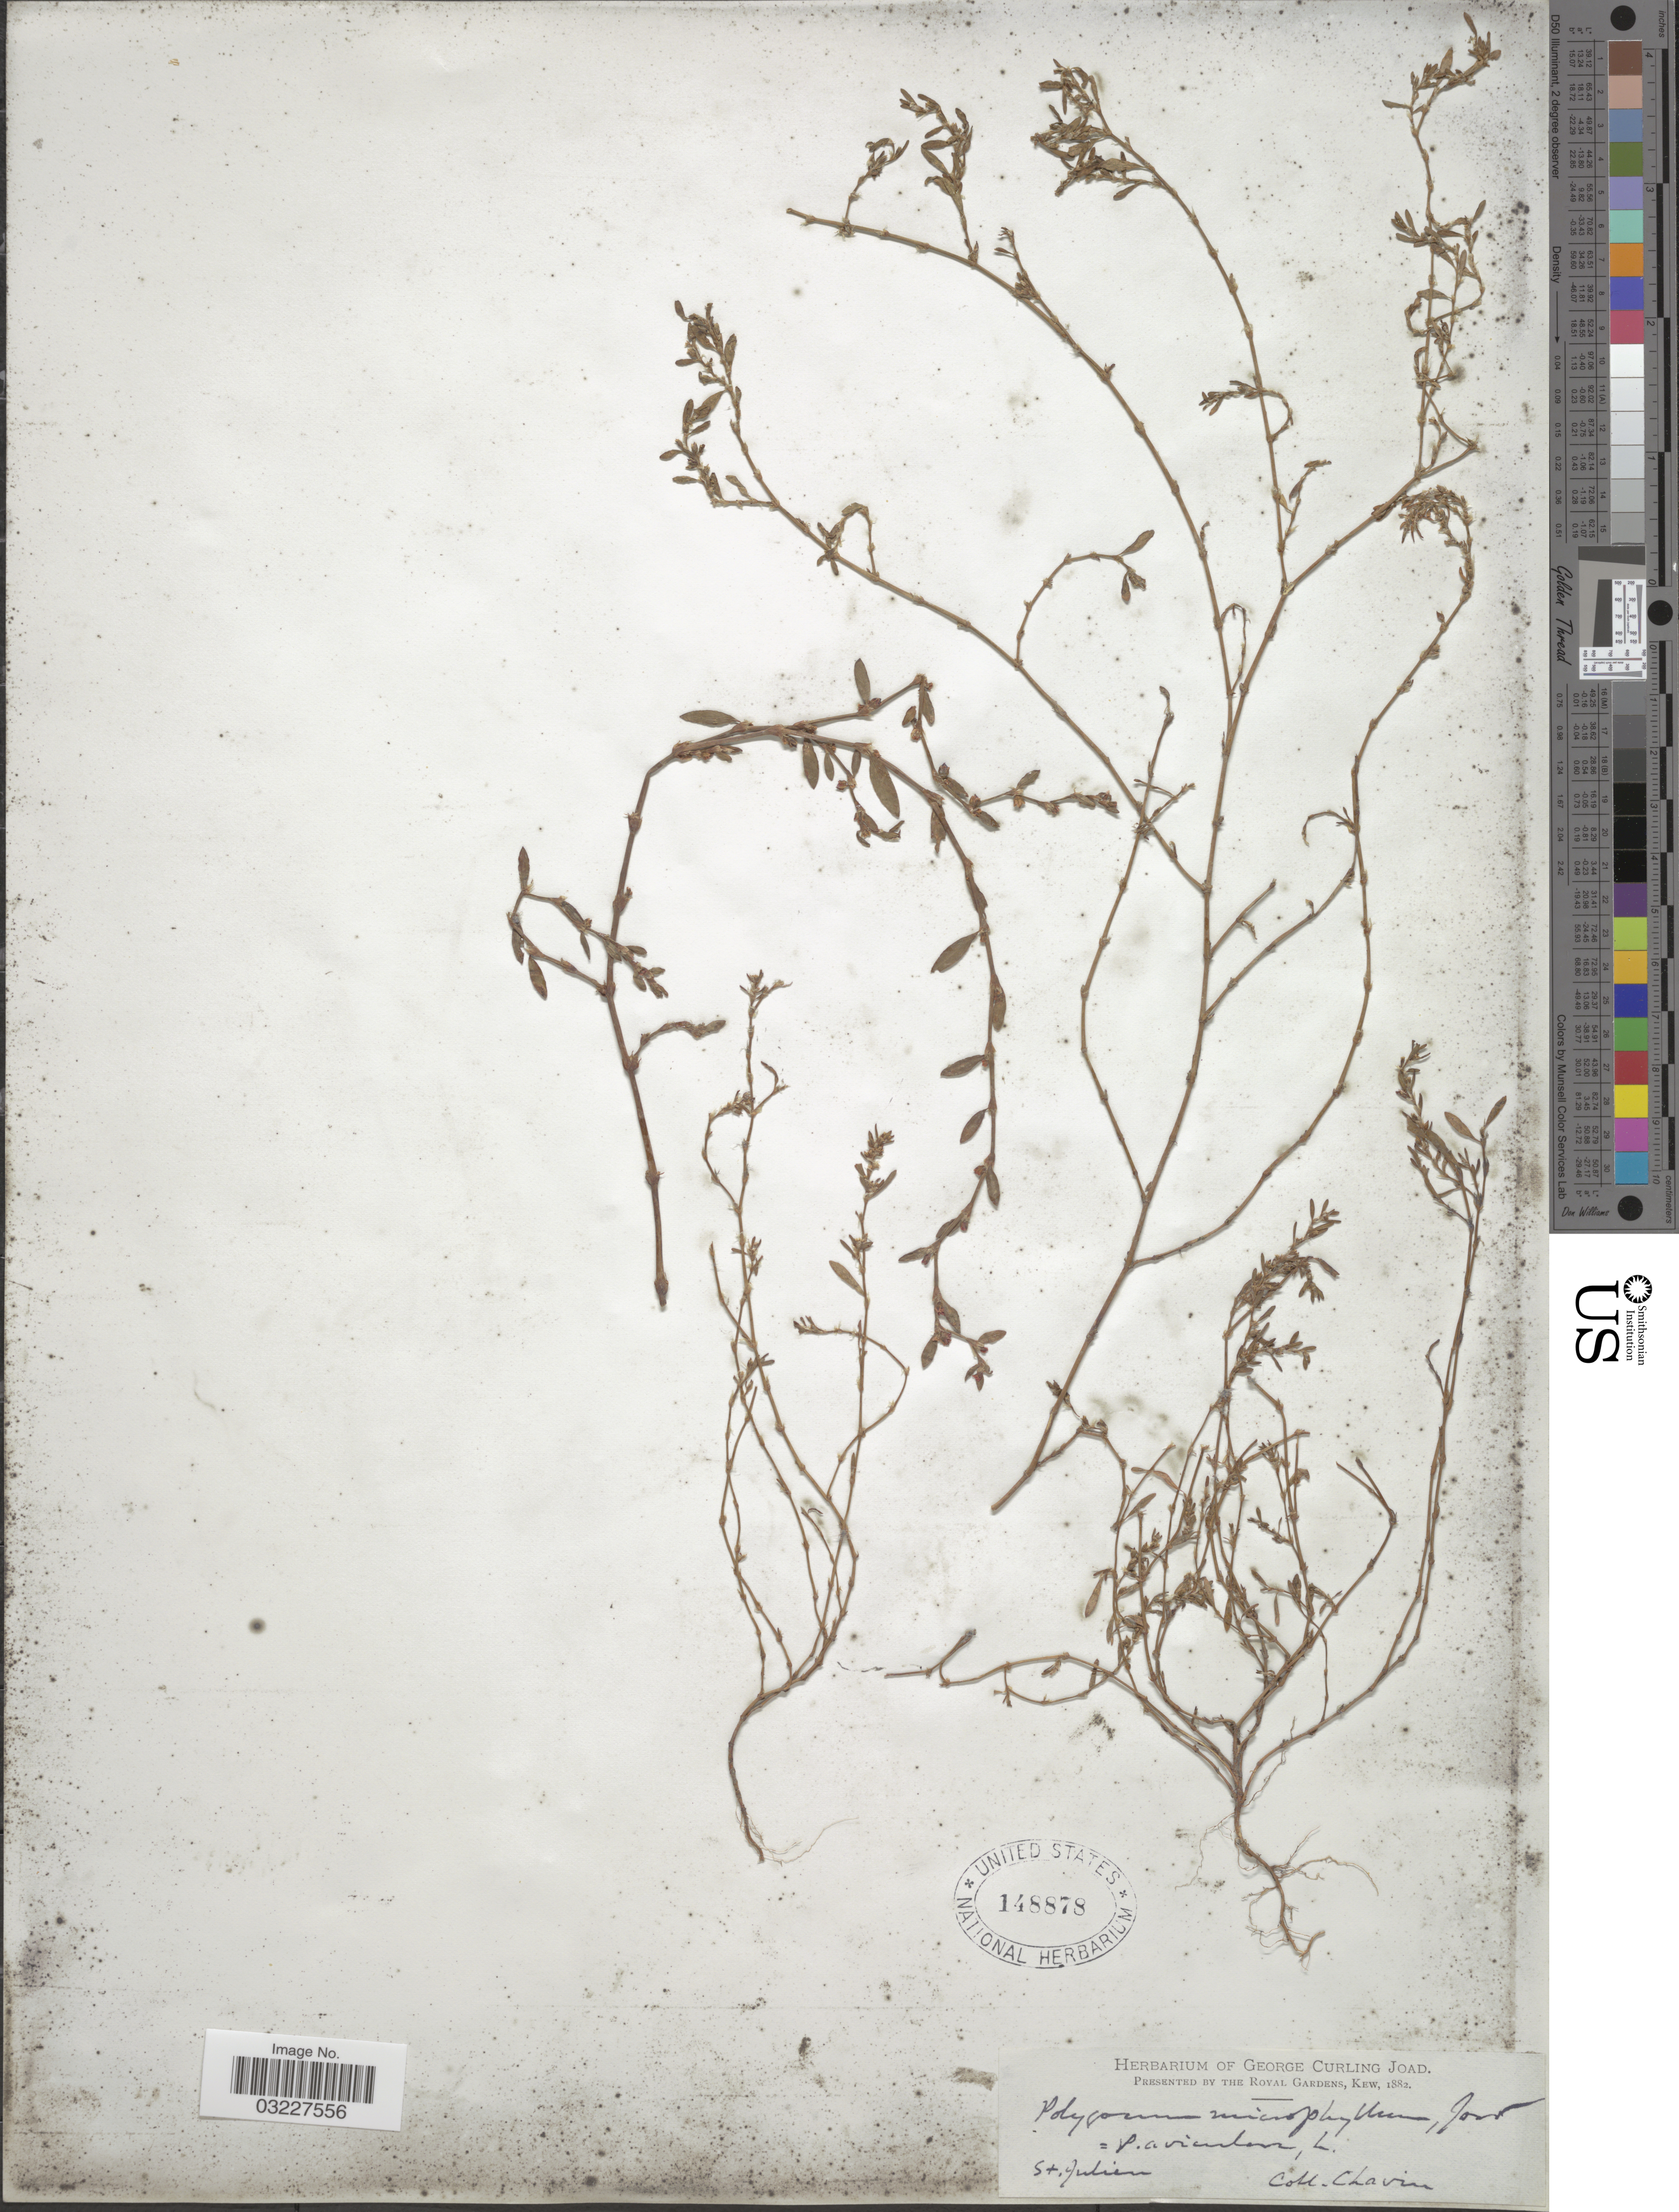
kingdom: Plantae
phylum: Tracheophyta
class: Magnoliopsida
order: Caryophyllales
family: Polygonaceae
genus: Polygonum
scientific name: Polygonum microphyllum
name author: Klotzsch ex Meisn.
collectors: -. Chavin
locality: St. Julien.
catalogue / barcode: US 148878